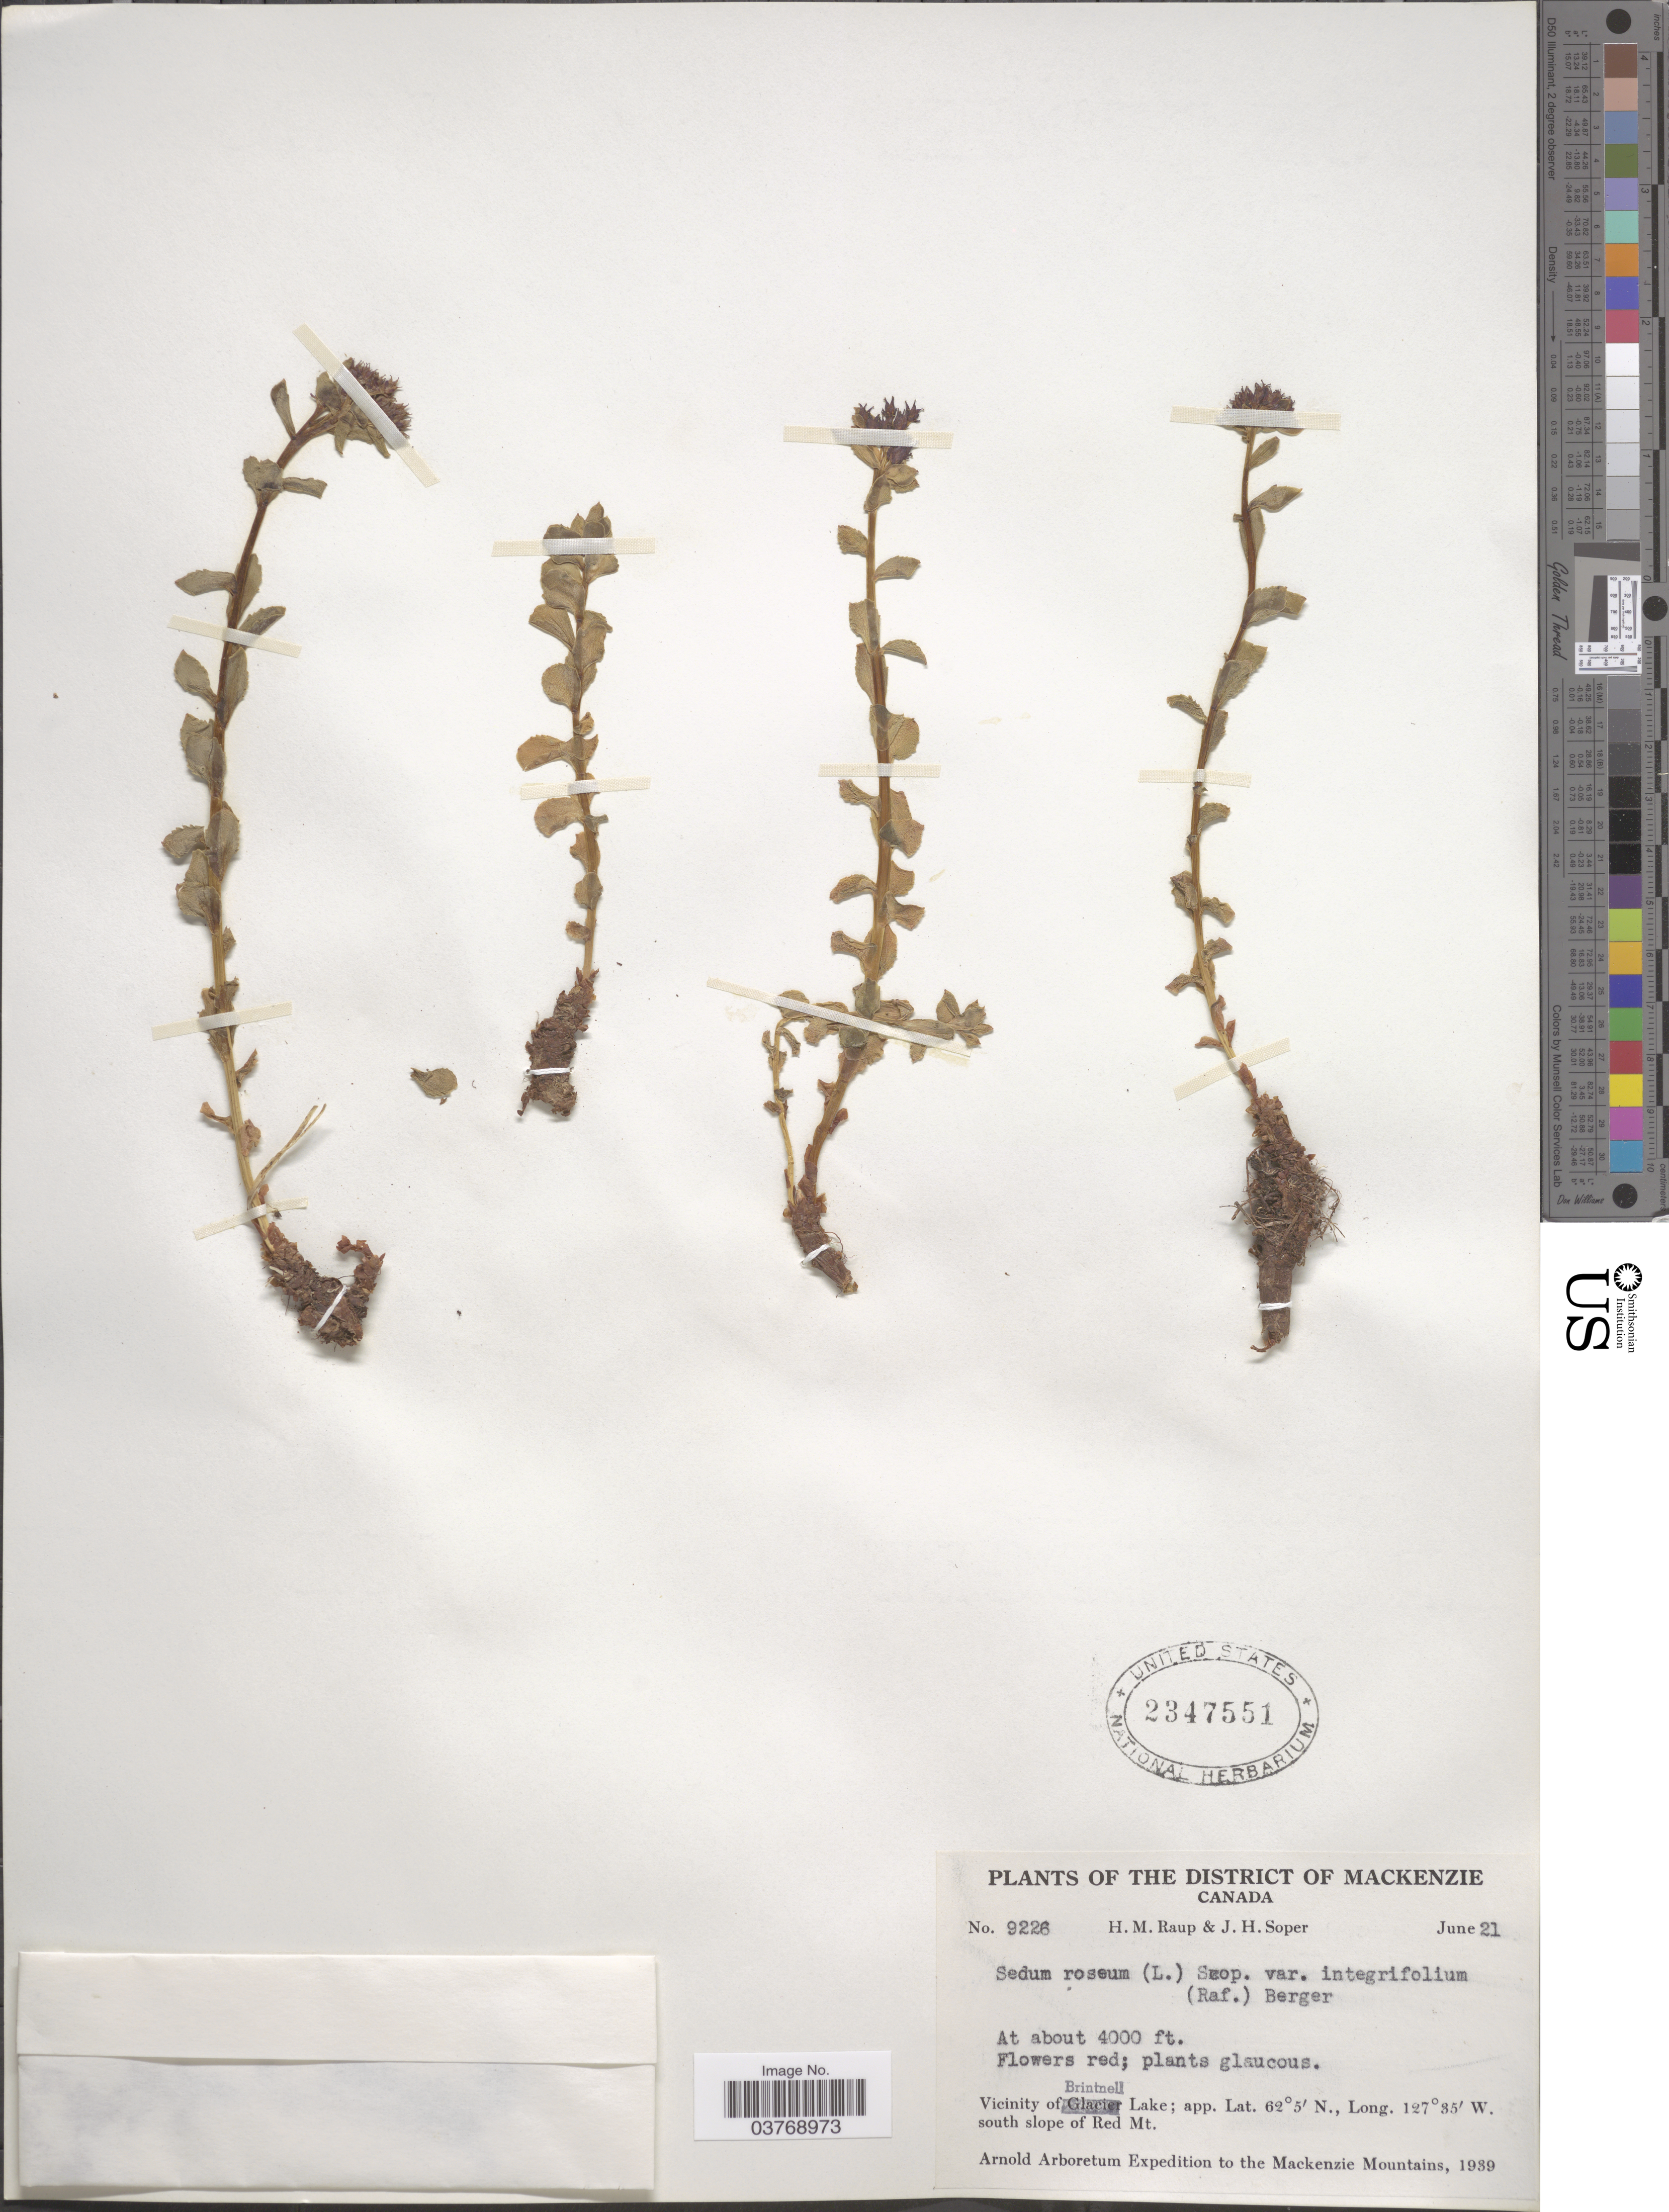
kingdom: Plantae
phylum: Tracheophyta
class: Magnoliopsida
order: Saxifragales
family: Crassulaceae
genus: Rhodiola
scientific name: Rhodiola integrifolia subsp. integrifolia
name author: Raf.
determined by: Strong, Mark T., (BOT), Smithsonian Institution - National Museum of Natural History (UNITED STATES)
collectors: H. Raup & J. H. Soper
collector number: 9226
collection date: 1939-06-21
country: Canada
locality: The District of Mackenzie. Vicinity of Brintnell Lake; south slope of Red Mt. The Mackenzie Mountains.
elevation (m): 1219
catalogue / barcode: US 2347551